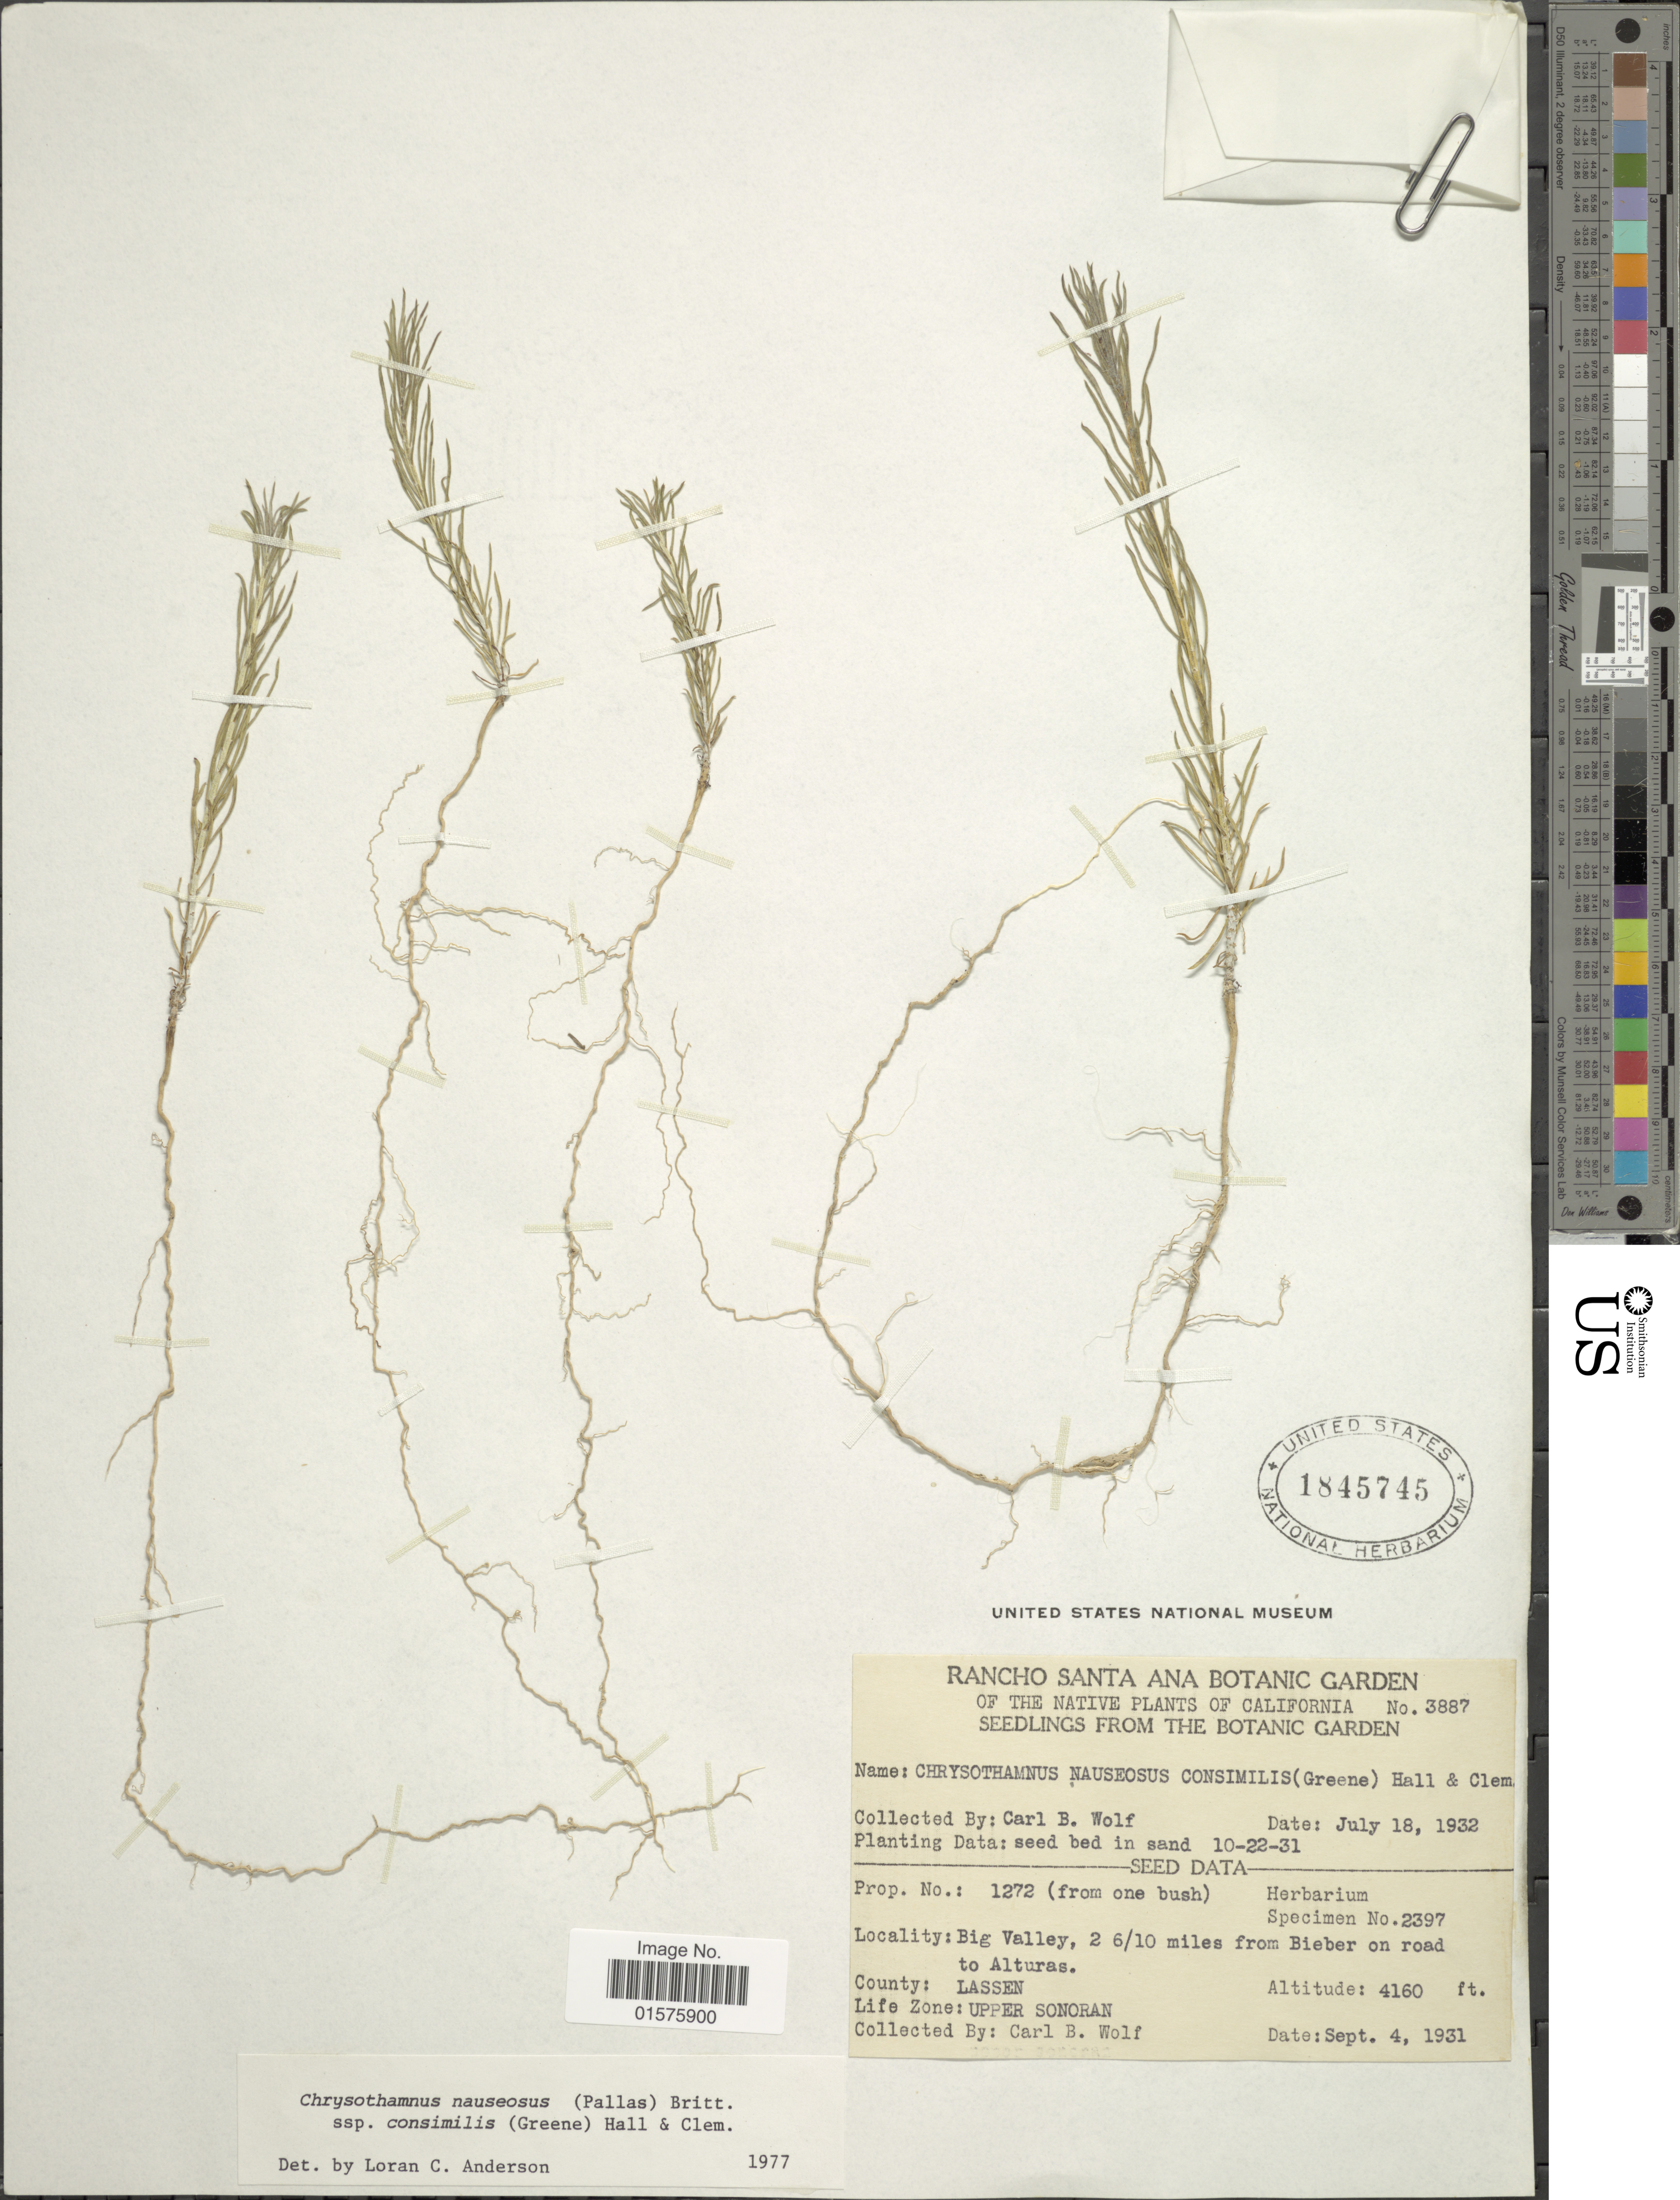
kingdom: Plantae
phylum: Tracheophyta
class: Magnoliopsida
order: Asterales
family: Asteraceae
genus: Ericameria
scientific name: Ericameria nauseosa var. oreophila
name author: (A. Nelson) G.L. Nesom & G.I. Baird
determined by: Urbatsch, Lowell E., Curator (LSU), Louisiana State University (UNITED STATES)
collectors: C. B. Wolf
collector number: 1272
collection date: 1931-09-04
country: United States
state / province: California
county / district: Lassen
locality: Rancho Santa Ana, the Native Plants of California, Big Valley, 2 6/10 miles from Bieber on road to Alturas. County: Lassen.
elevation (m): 1268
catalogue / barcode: US 1845745